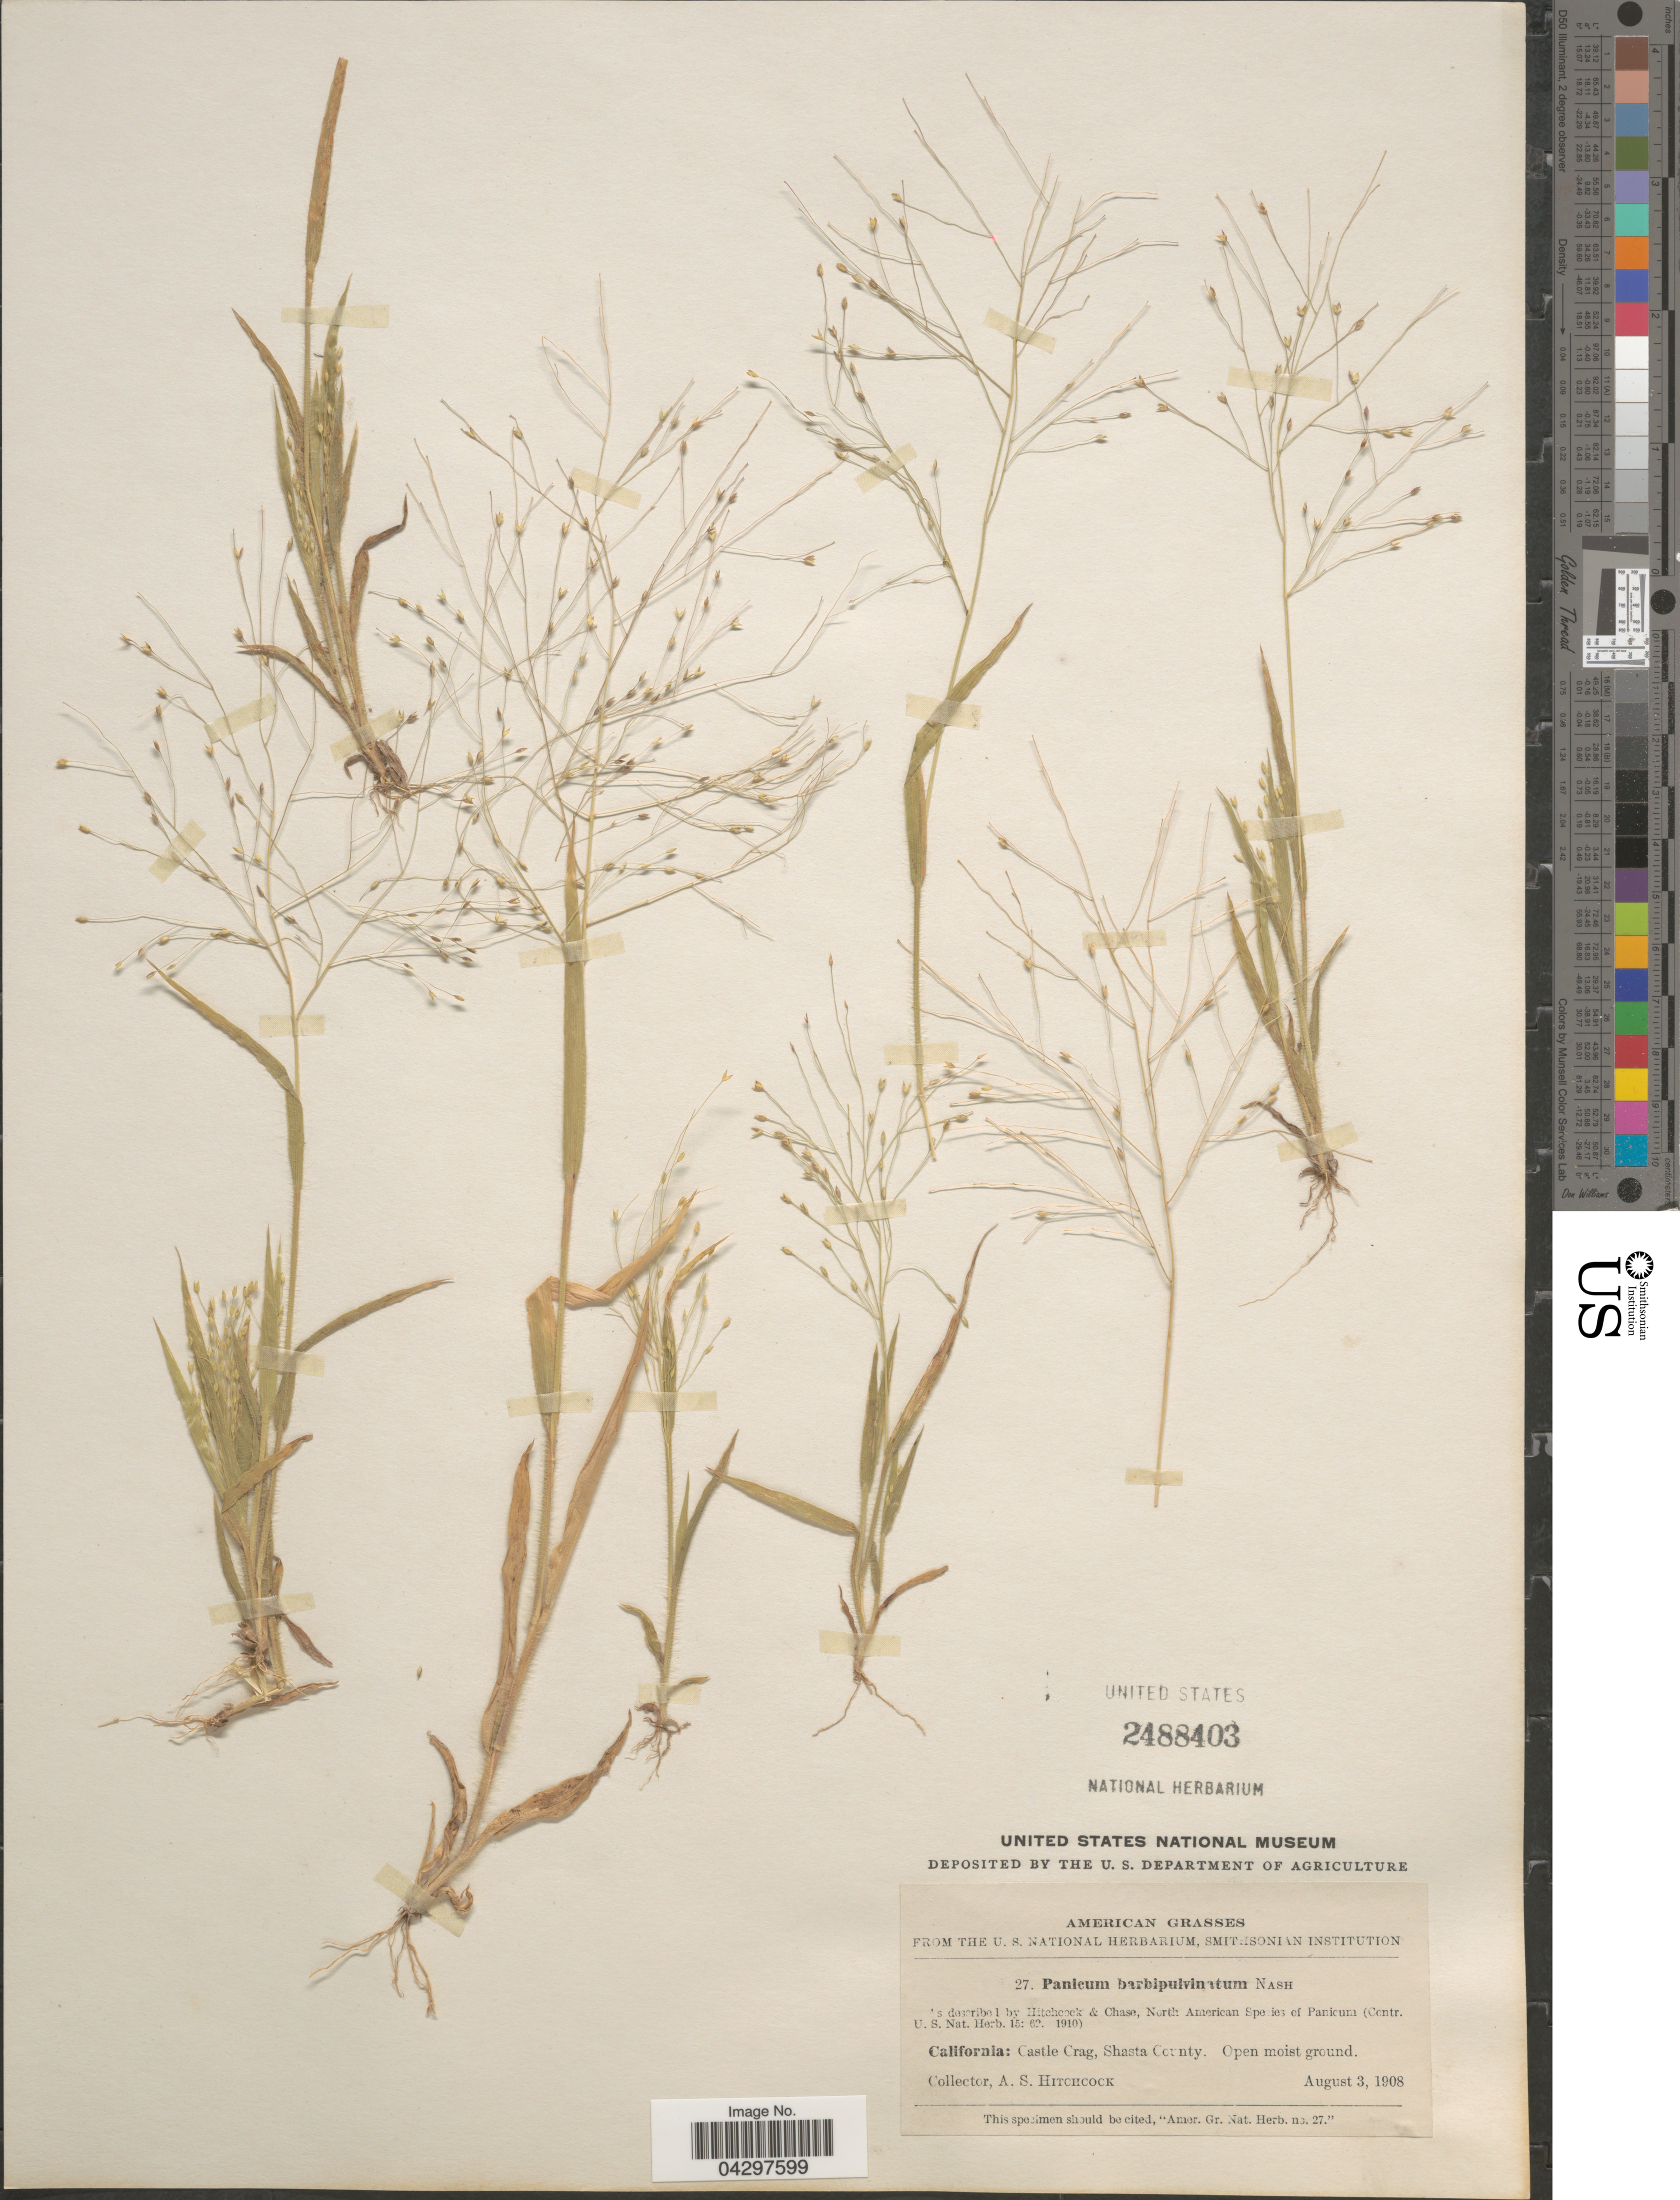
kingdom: Plantae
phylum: Tracheophyta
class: Liliopsida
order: Poales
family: Poaceae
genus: Panicum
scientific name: Panicum capillare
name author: L.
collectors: A. S. Hitchcock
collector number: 27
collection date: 1908-08-03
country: United States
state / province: California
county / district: Shasta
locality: Castle Crag, Shasta County.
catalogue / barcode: US 2488403